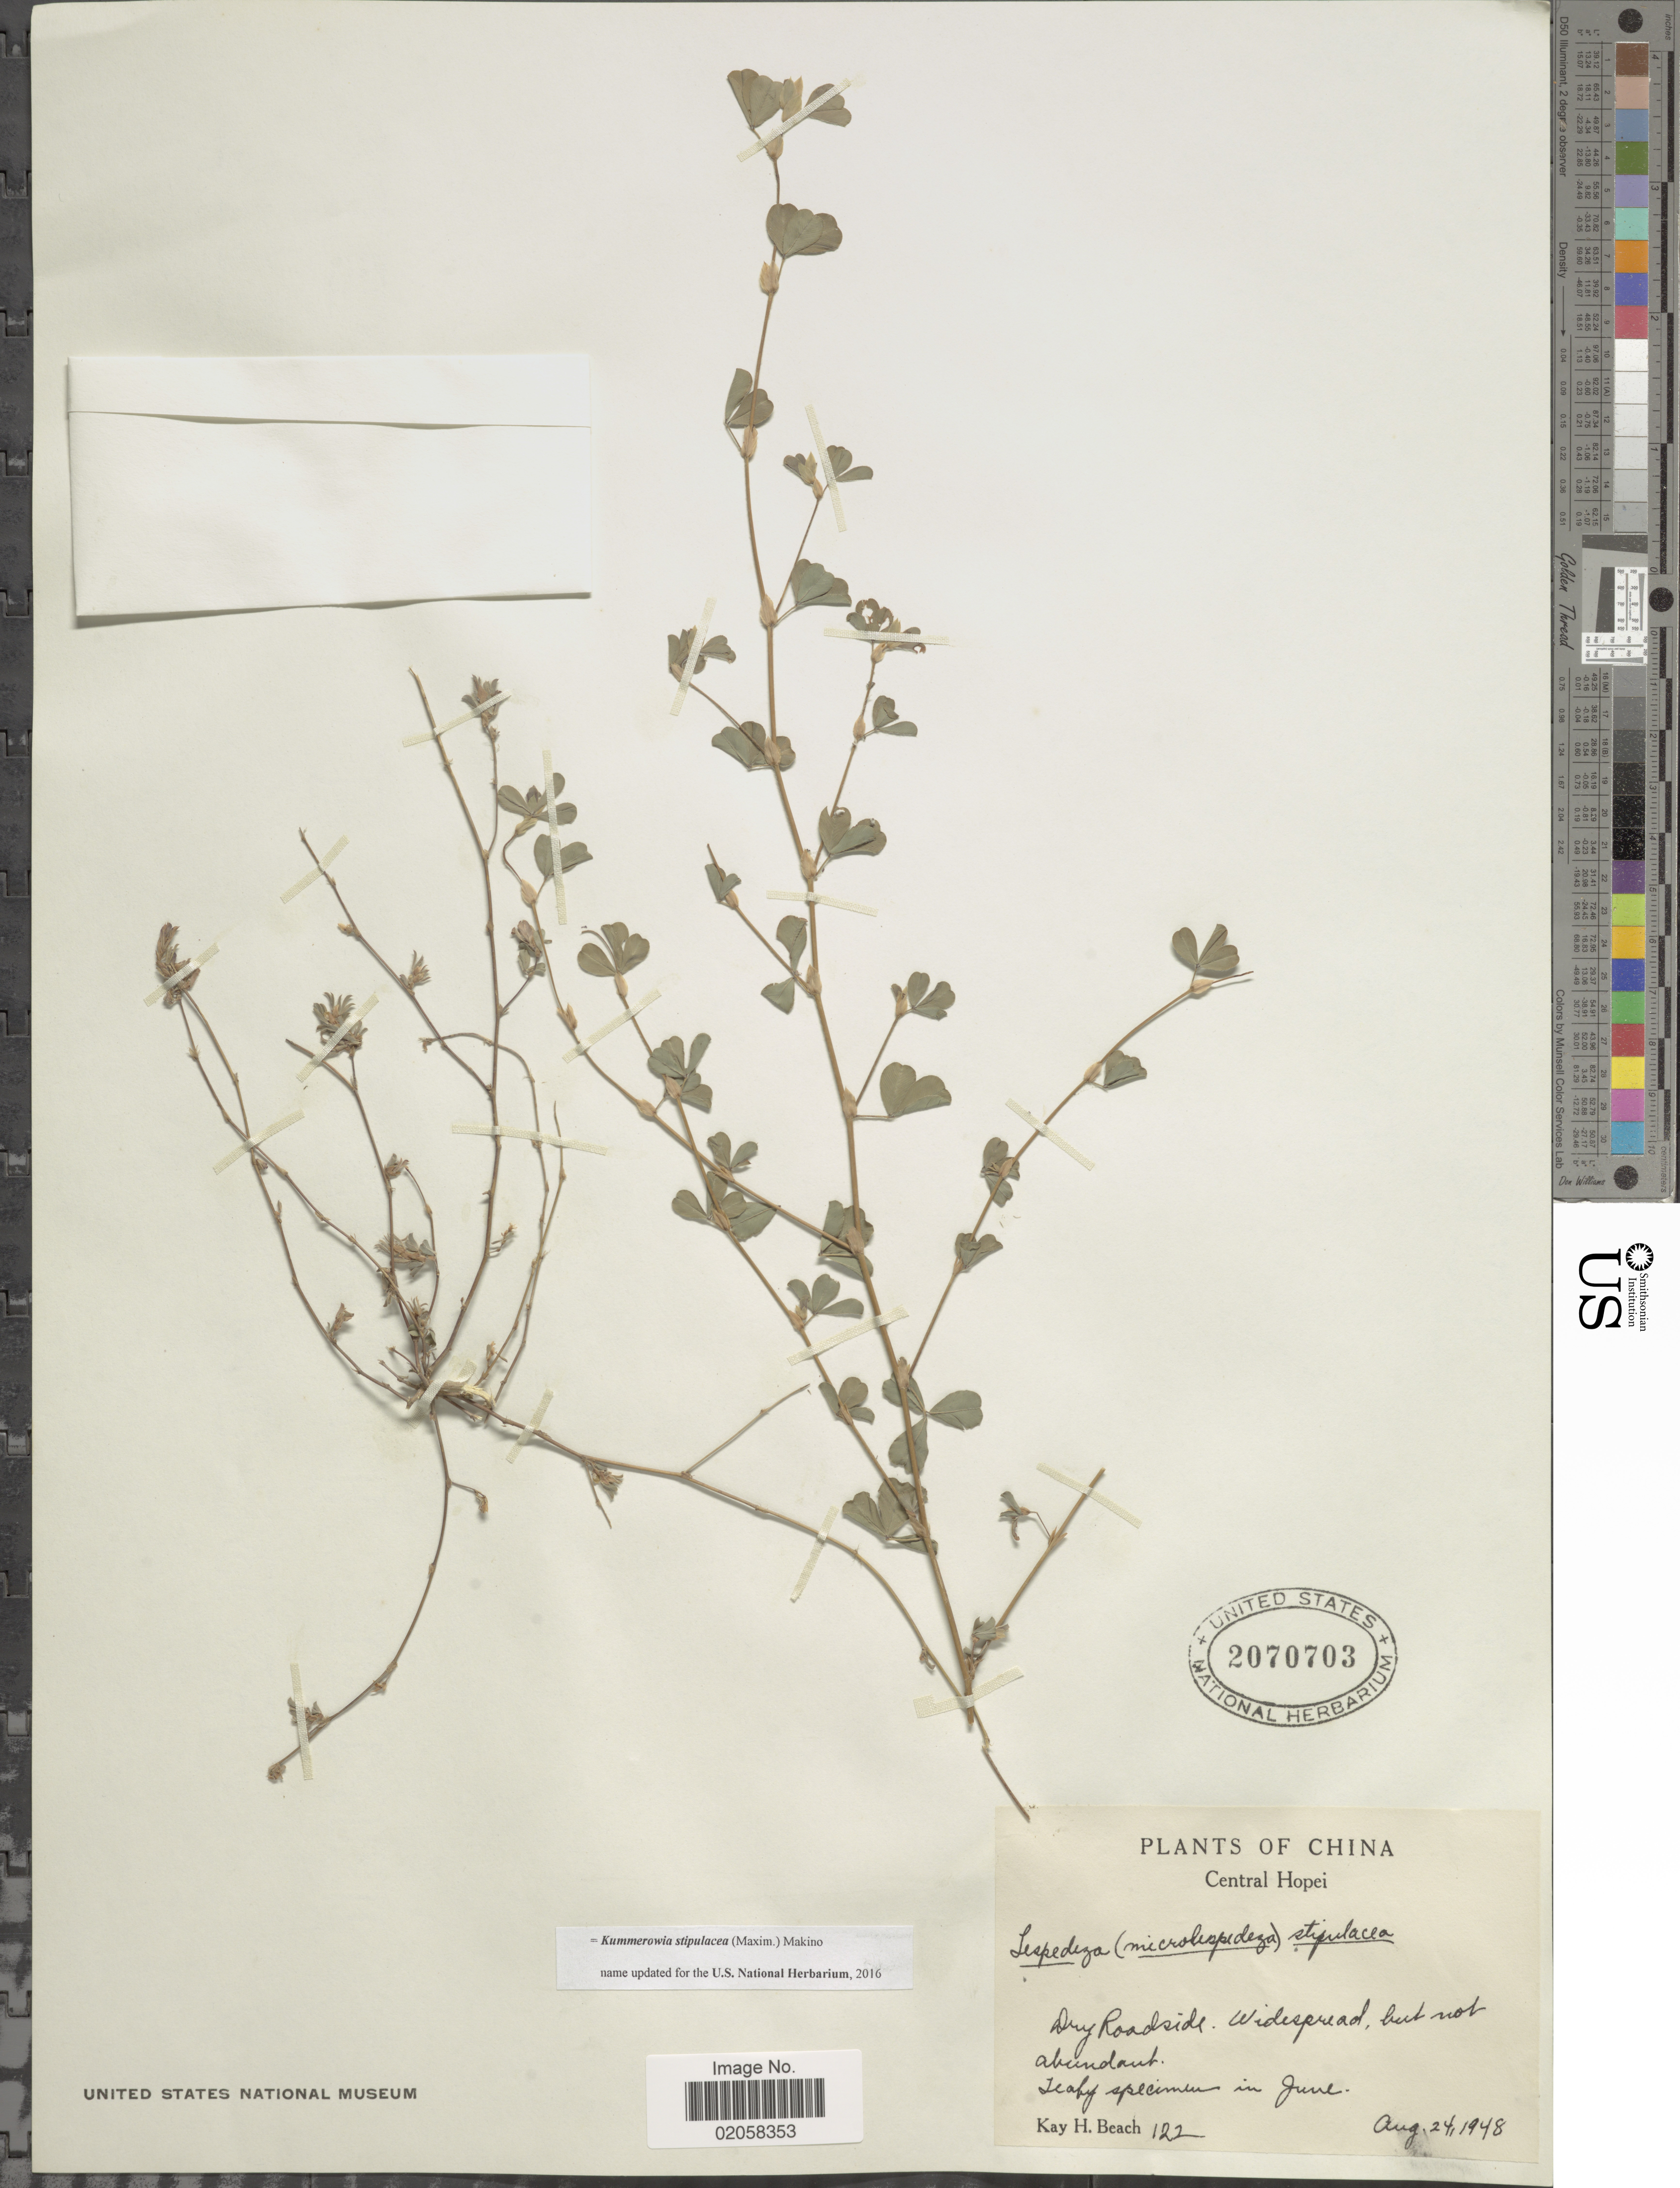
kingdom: Plantae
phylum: Tracheophyta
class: Magnoliopsida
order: Fabales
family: Fabaceae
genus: Kummerowia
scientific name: Kummerowia stipulacea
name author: (Maxim.) Makino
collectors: K. H. Beach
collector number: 122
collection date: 1948-08-24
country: China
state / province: Hebei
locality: Central Hopei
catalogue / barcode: US 2070703